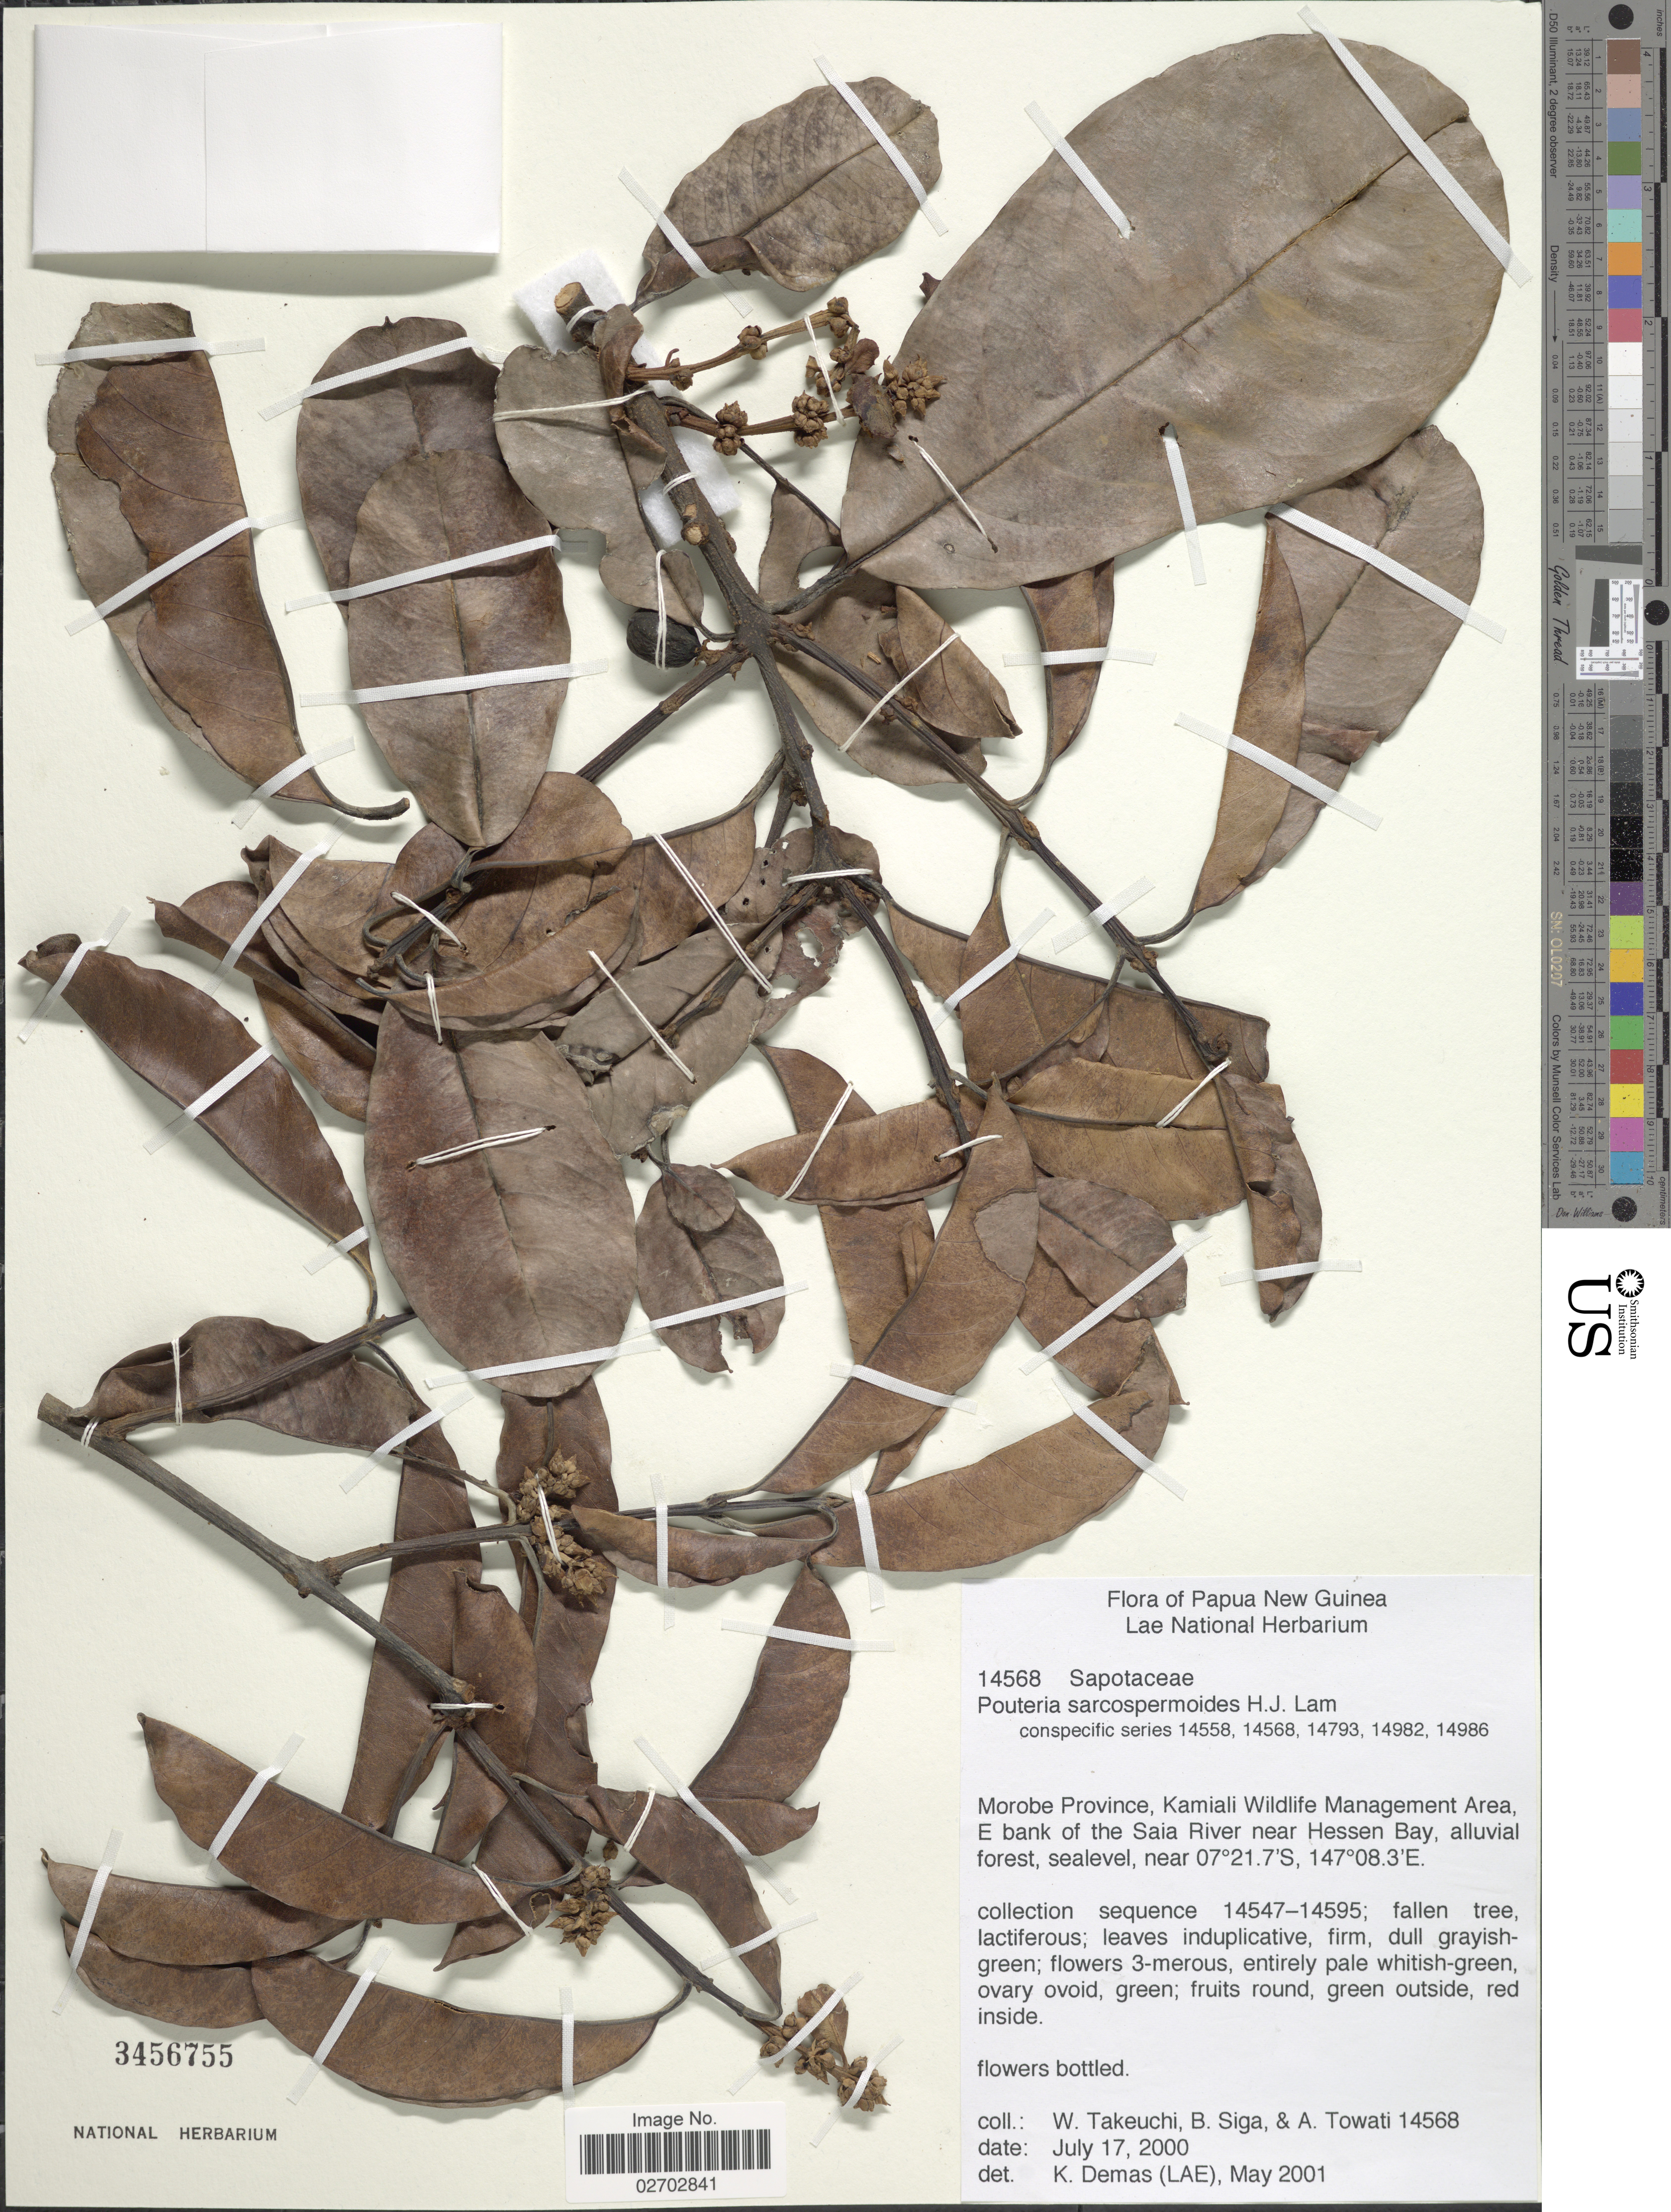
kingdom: Plantae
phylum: Tracheophyta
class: Magnoliopsida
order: Ericales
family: Sapotaceae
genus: Pouteria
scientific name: Pouteria sarcospermoides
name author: (H.J. Lam) H.J. Lam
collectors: W. Takeuchi, B. Siga & A. Towati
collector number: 14568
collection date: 2000-07-17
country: Papua New Guinea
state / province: Morobe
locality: Kamiali Wildlife Management Area, E bank of the Saia River near Hessen Bay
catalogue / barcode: US 3456755